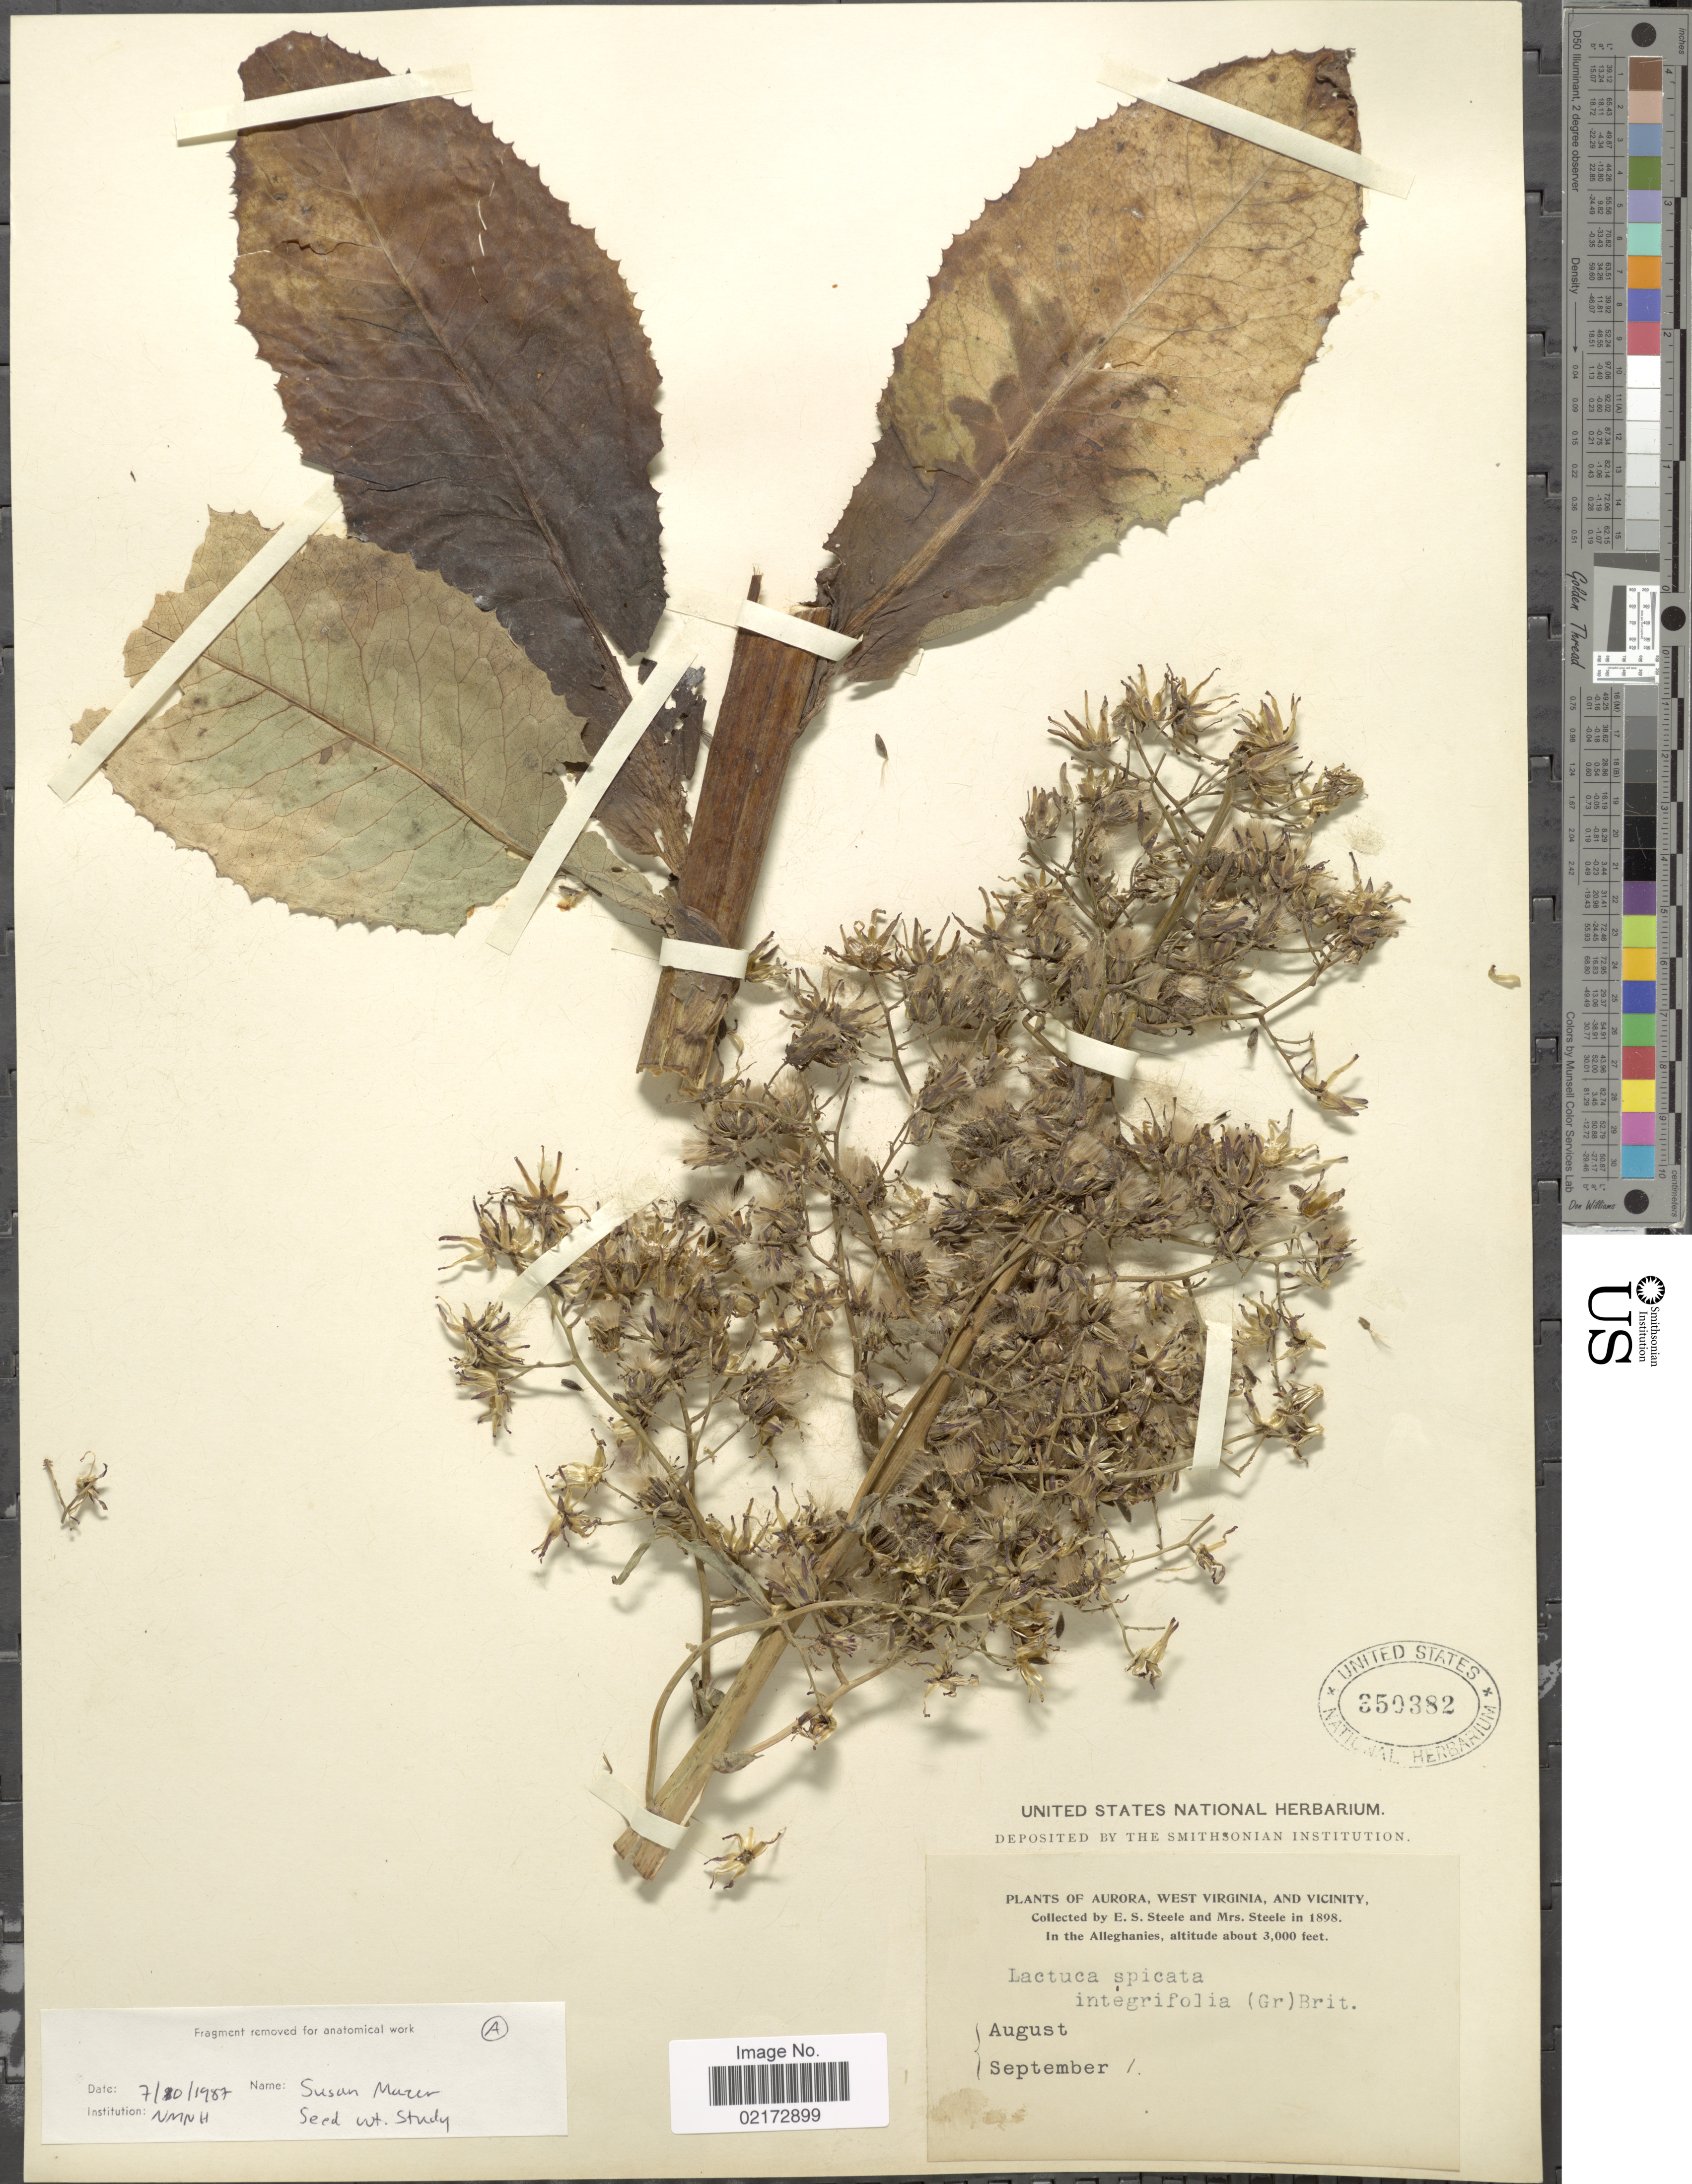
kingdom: Plantae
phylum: Tracheophyta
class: Magnoliopsida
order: Asterales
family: Asteraceae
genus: Lactuca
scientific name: Lactuca biennis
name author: (Moench) Fernald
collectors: E. Steele & Mrs. E. S. Steele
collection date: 1898-09-01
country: United States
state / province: West Virginia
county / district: Preston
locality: Aurora, West Virginia, and Vicinity, Alleghanies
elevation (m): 914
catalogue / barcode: US 350382